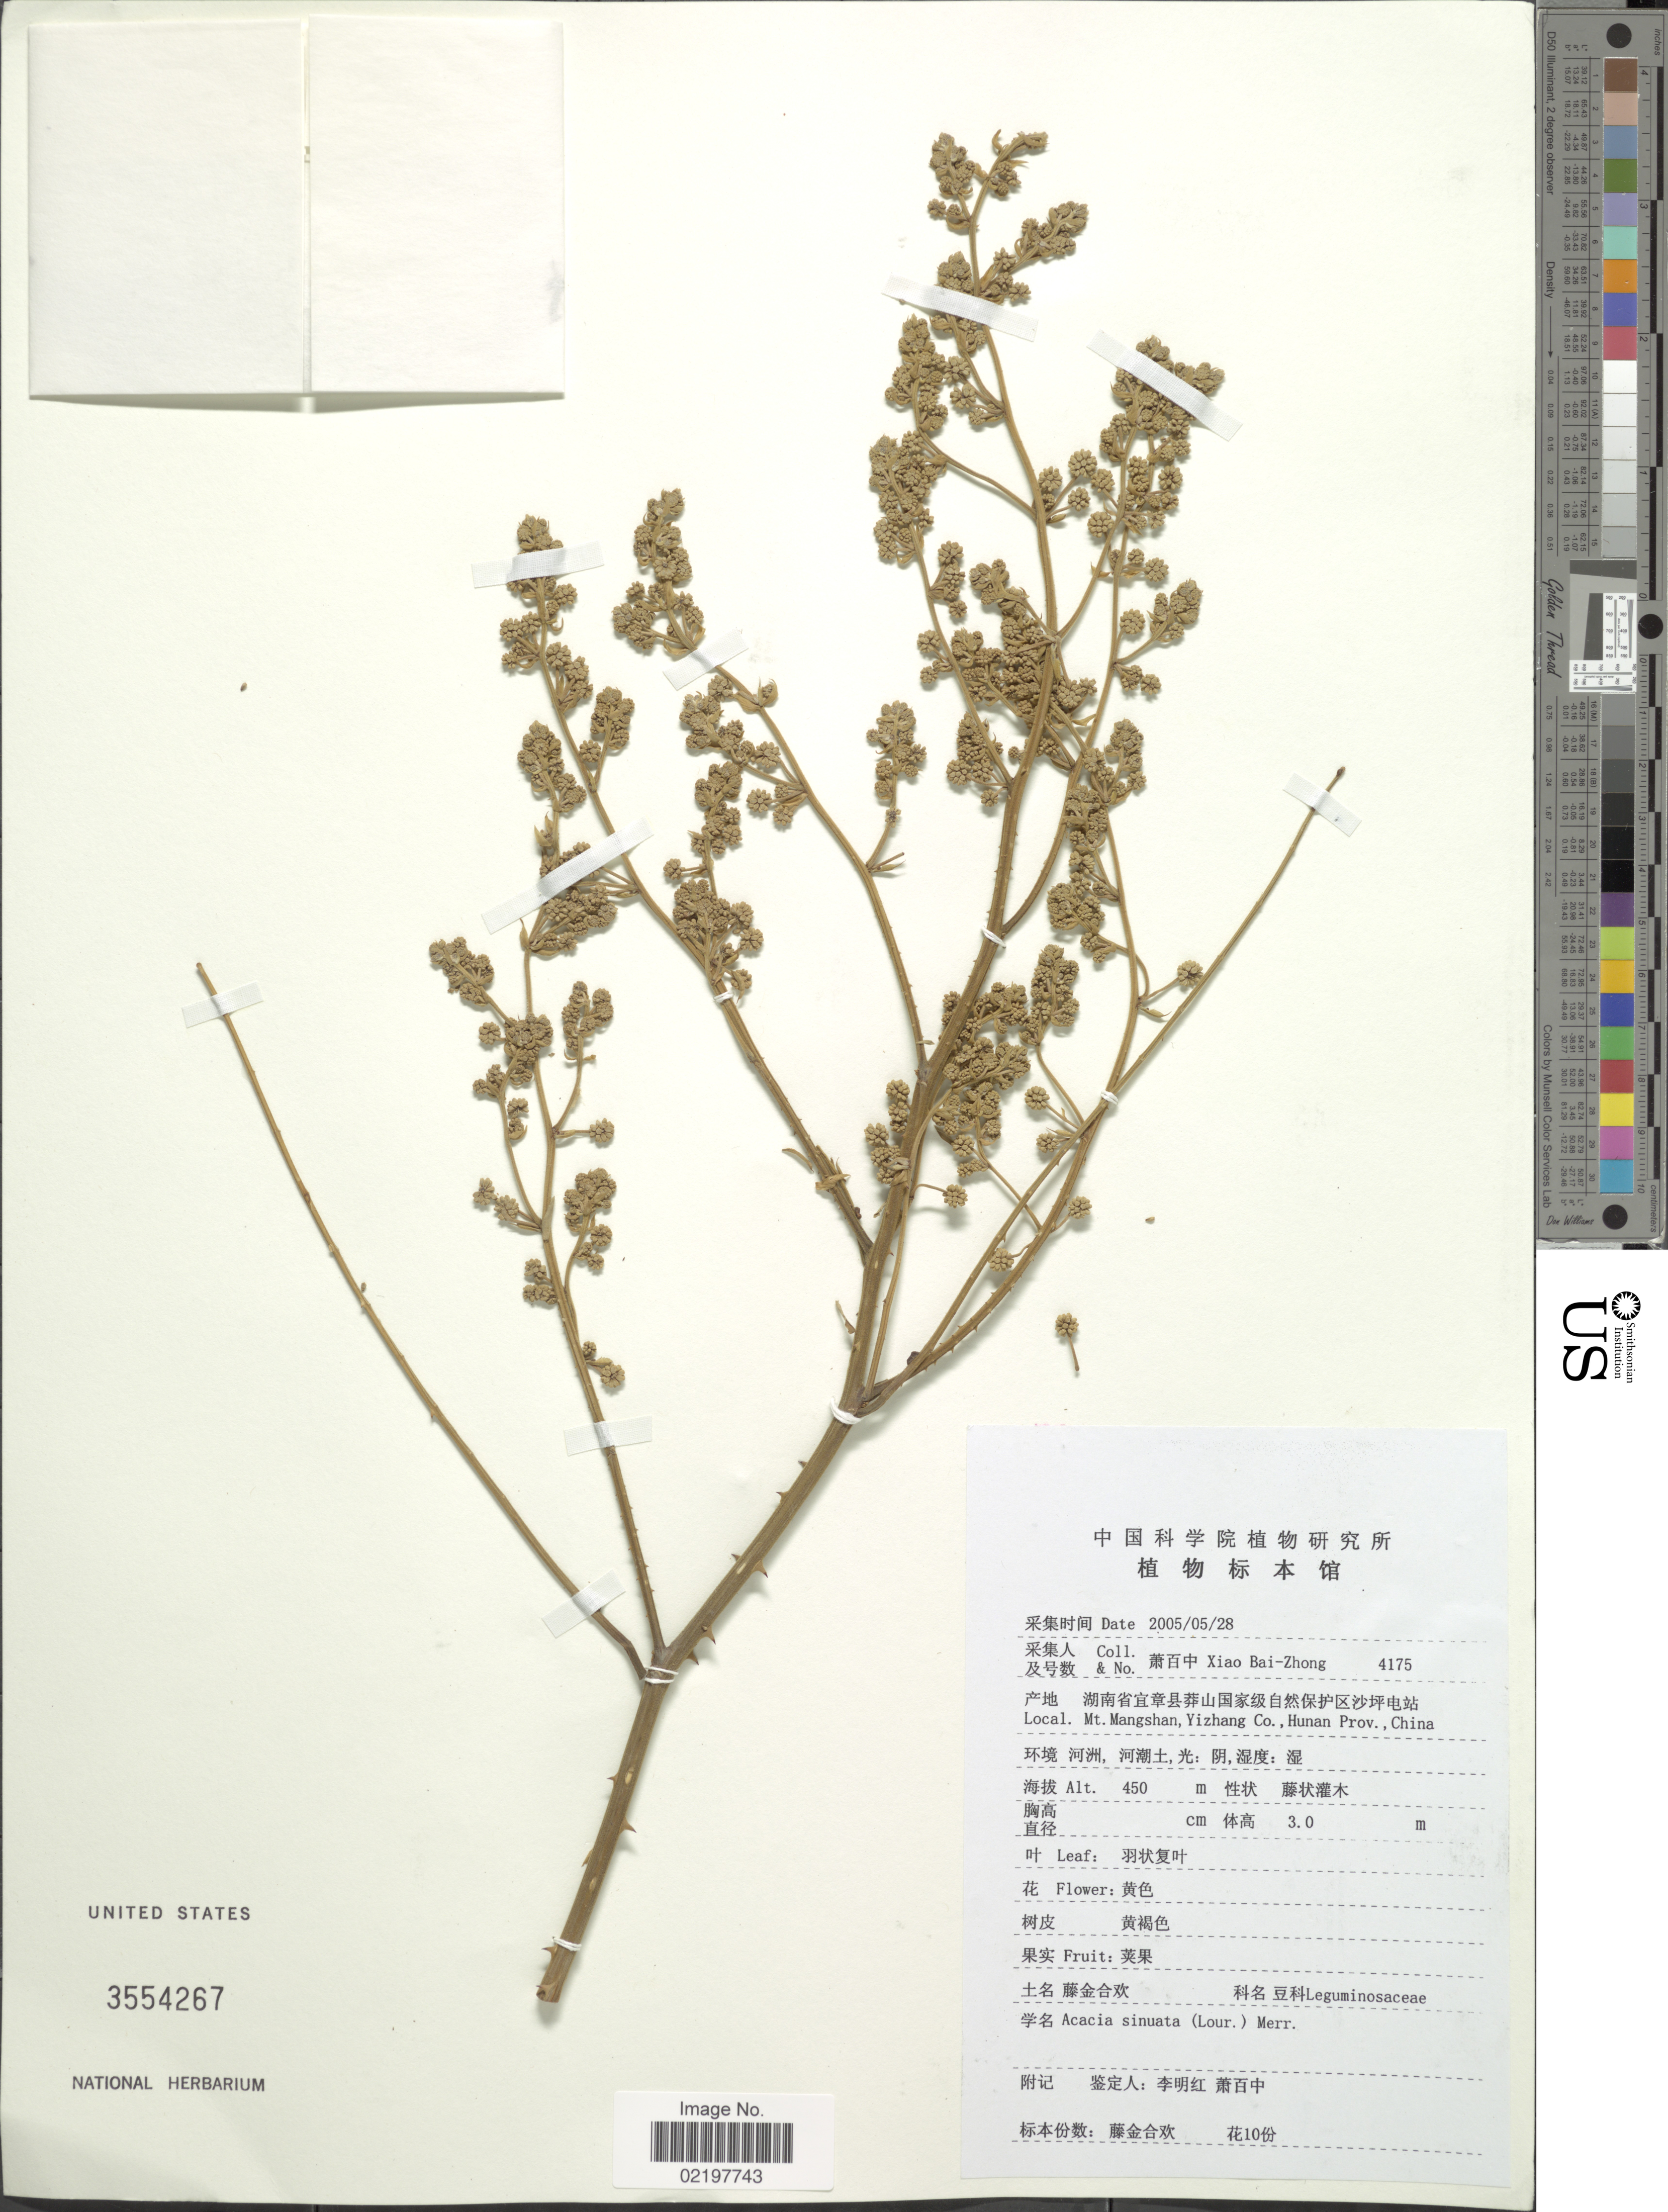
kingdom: Plantae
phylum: Tracheophyta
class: Magnoliopsida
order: Fabales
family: Fabaceae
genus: Senegalia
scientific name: Senegalia rugata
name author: (Lam.) Britton & Rose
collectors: B. Z. Xiao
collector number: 4175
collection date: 2005-05-28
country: China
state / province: Hunan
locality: Mt. mangshan, Yizhang Co., Hunan Prov. China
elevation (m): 450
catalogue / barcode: US 3554267